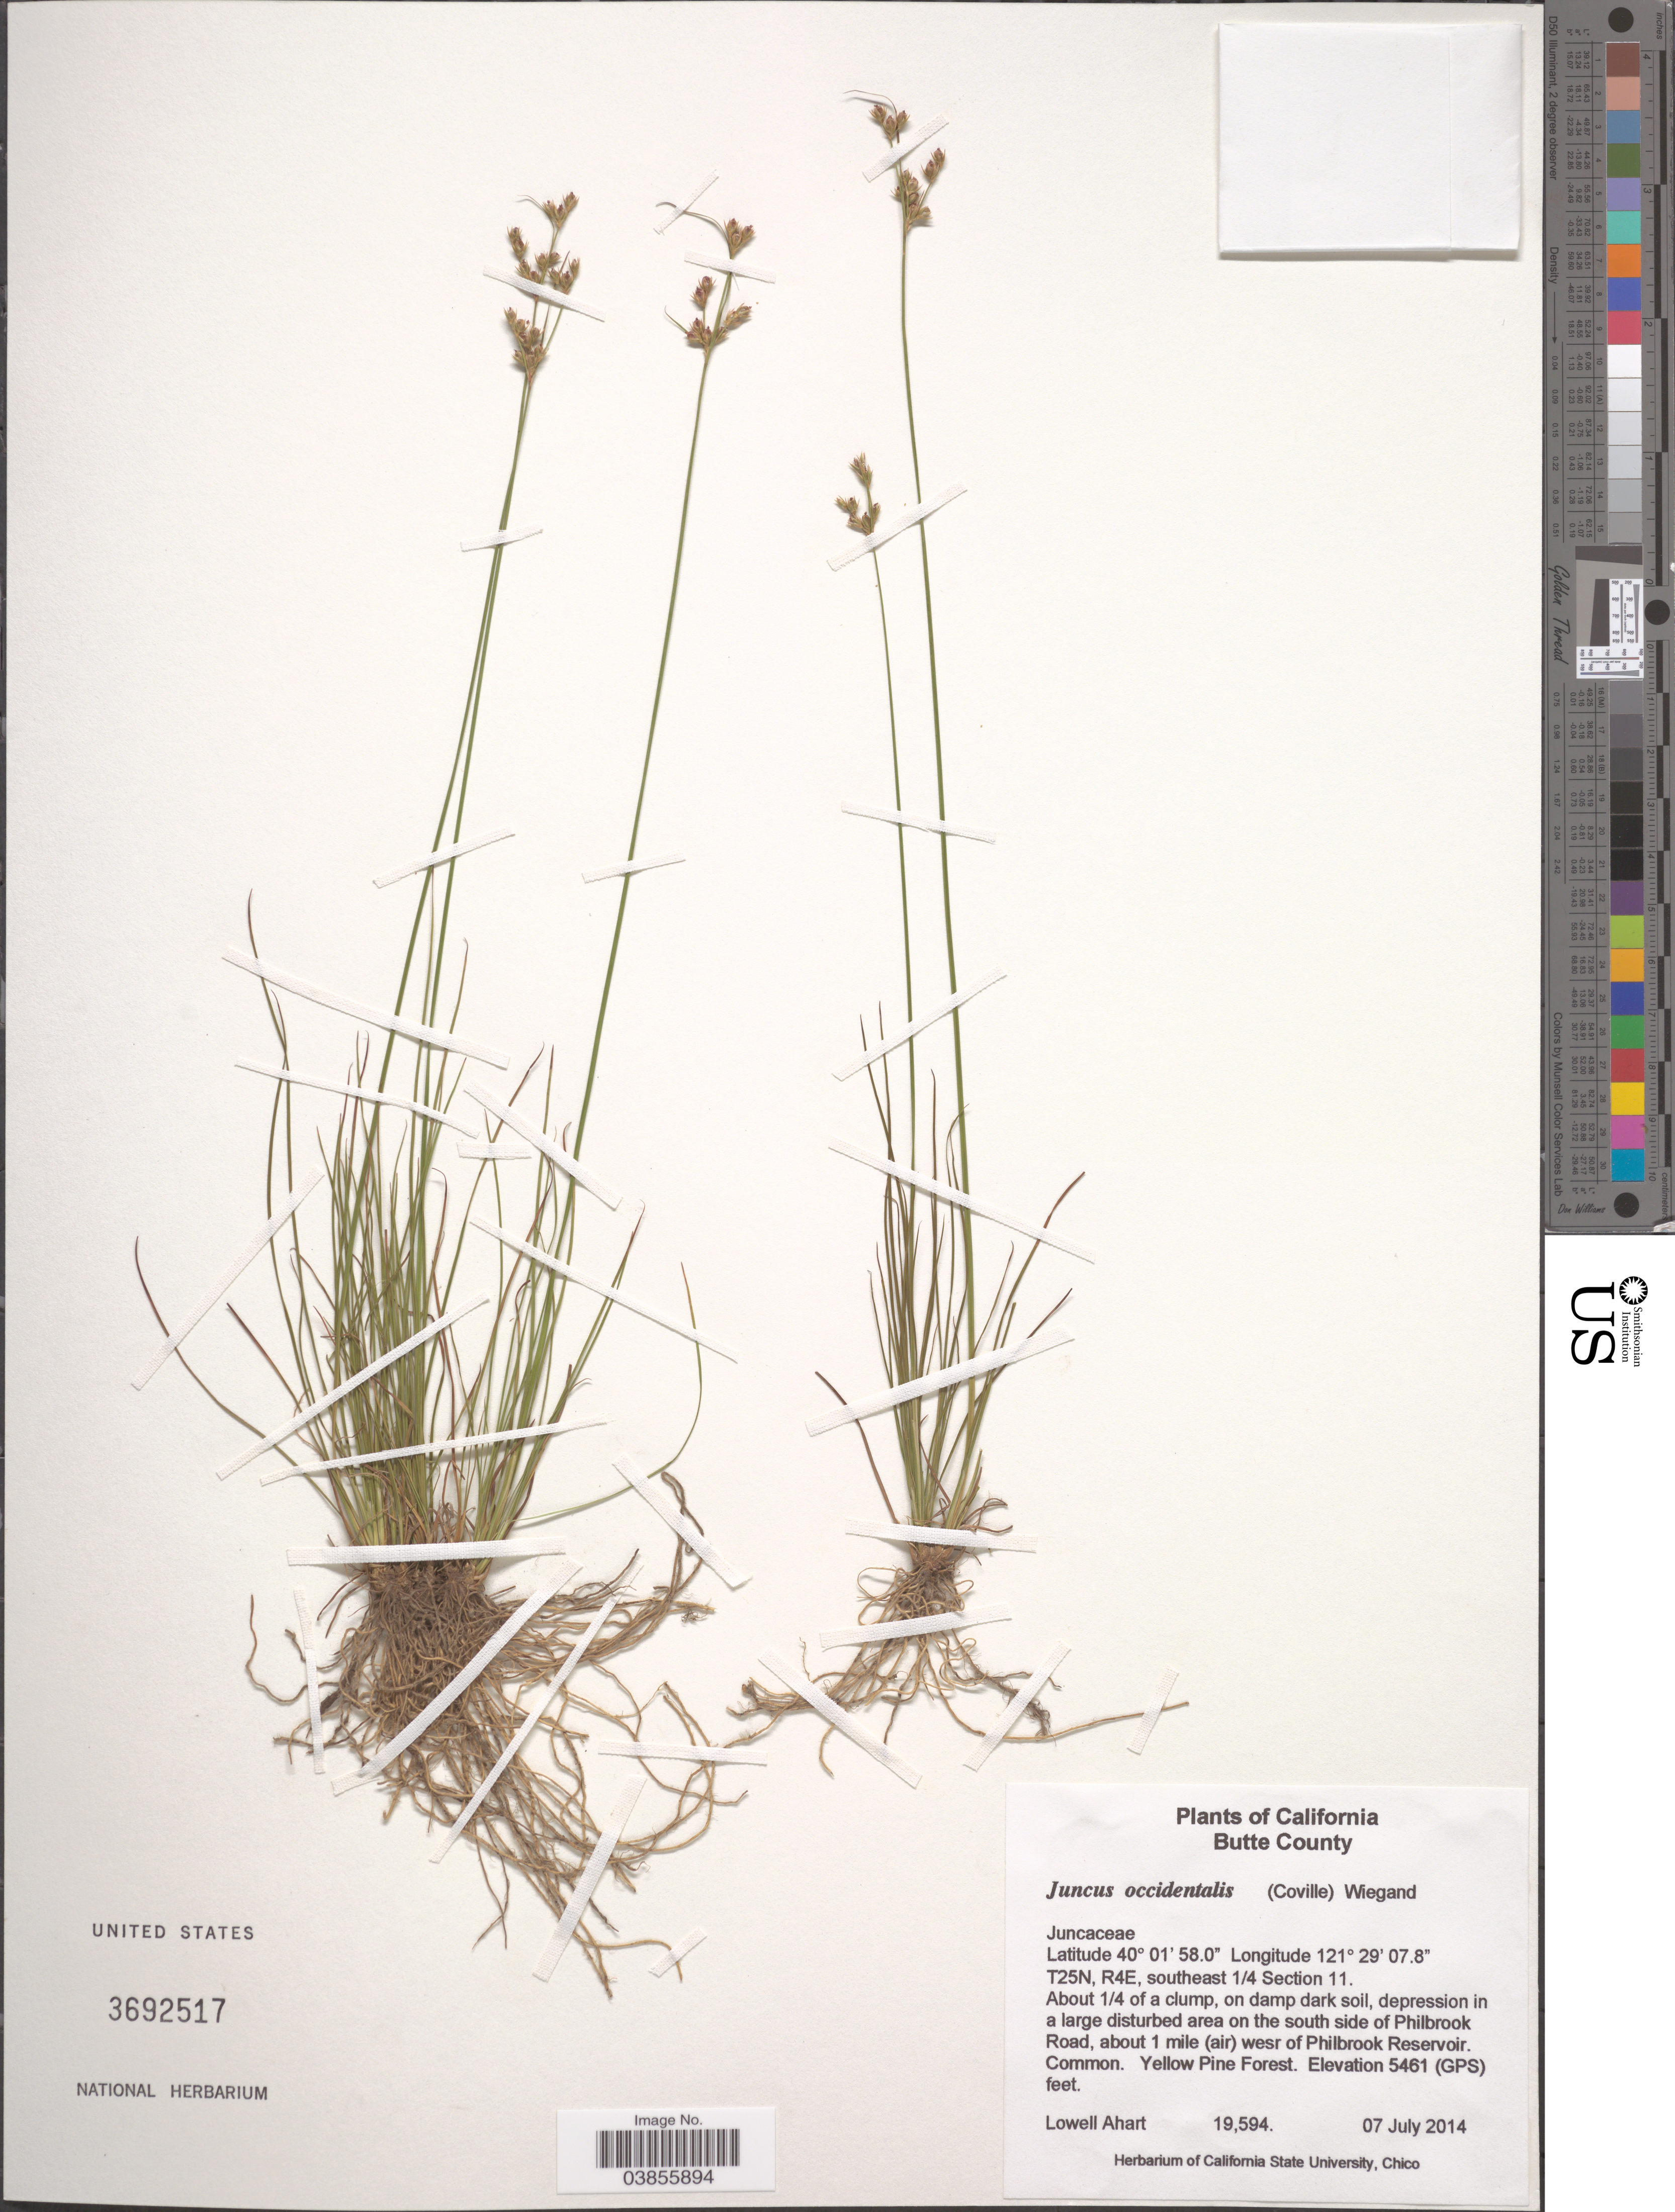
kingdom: Plantae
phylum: Tracheophyta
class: Liliopsida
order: Poales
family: Juncaceae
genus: Juncus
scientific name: Juncus occidentalis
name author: (Coville) Wiegand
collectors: L. Ahart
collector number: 19594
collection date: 2014-07-07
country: United States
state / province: California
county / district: Butte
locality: Butte County. T25N, R4E, southeast 1/4 Section 11. In a large disturbed area on the south side of Philbrook Road, about 1 mile (air) wesr of Philbrook Reservoir.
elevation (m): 1665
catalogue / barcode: US 3692517